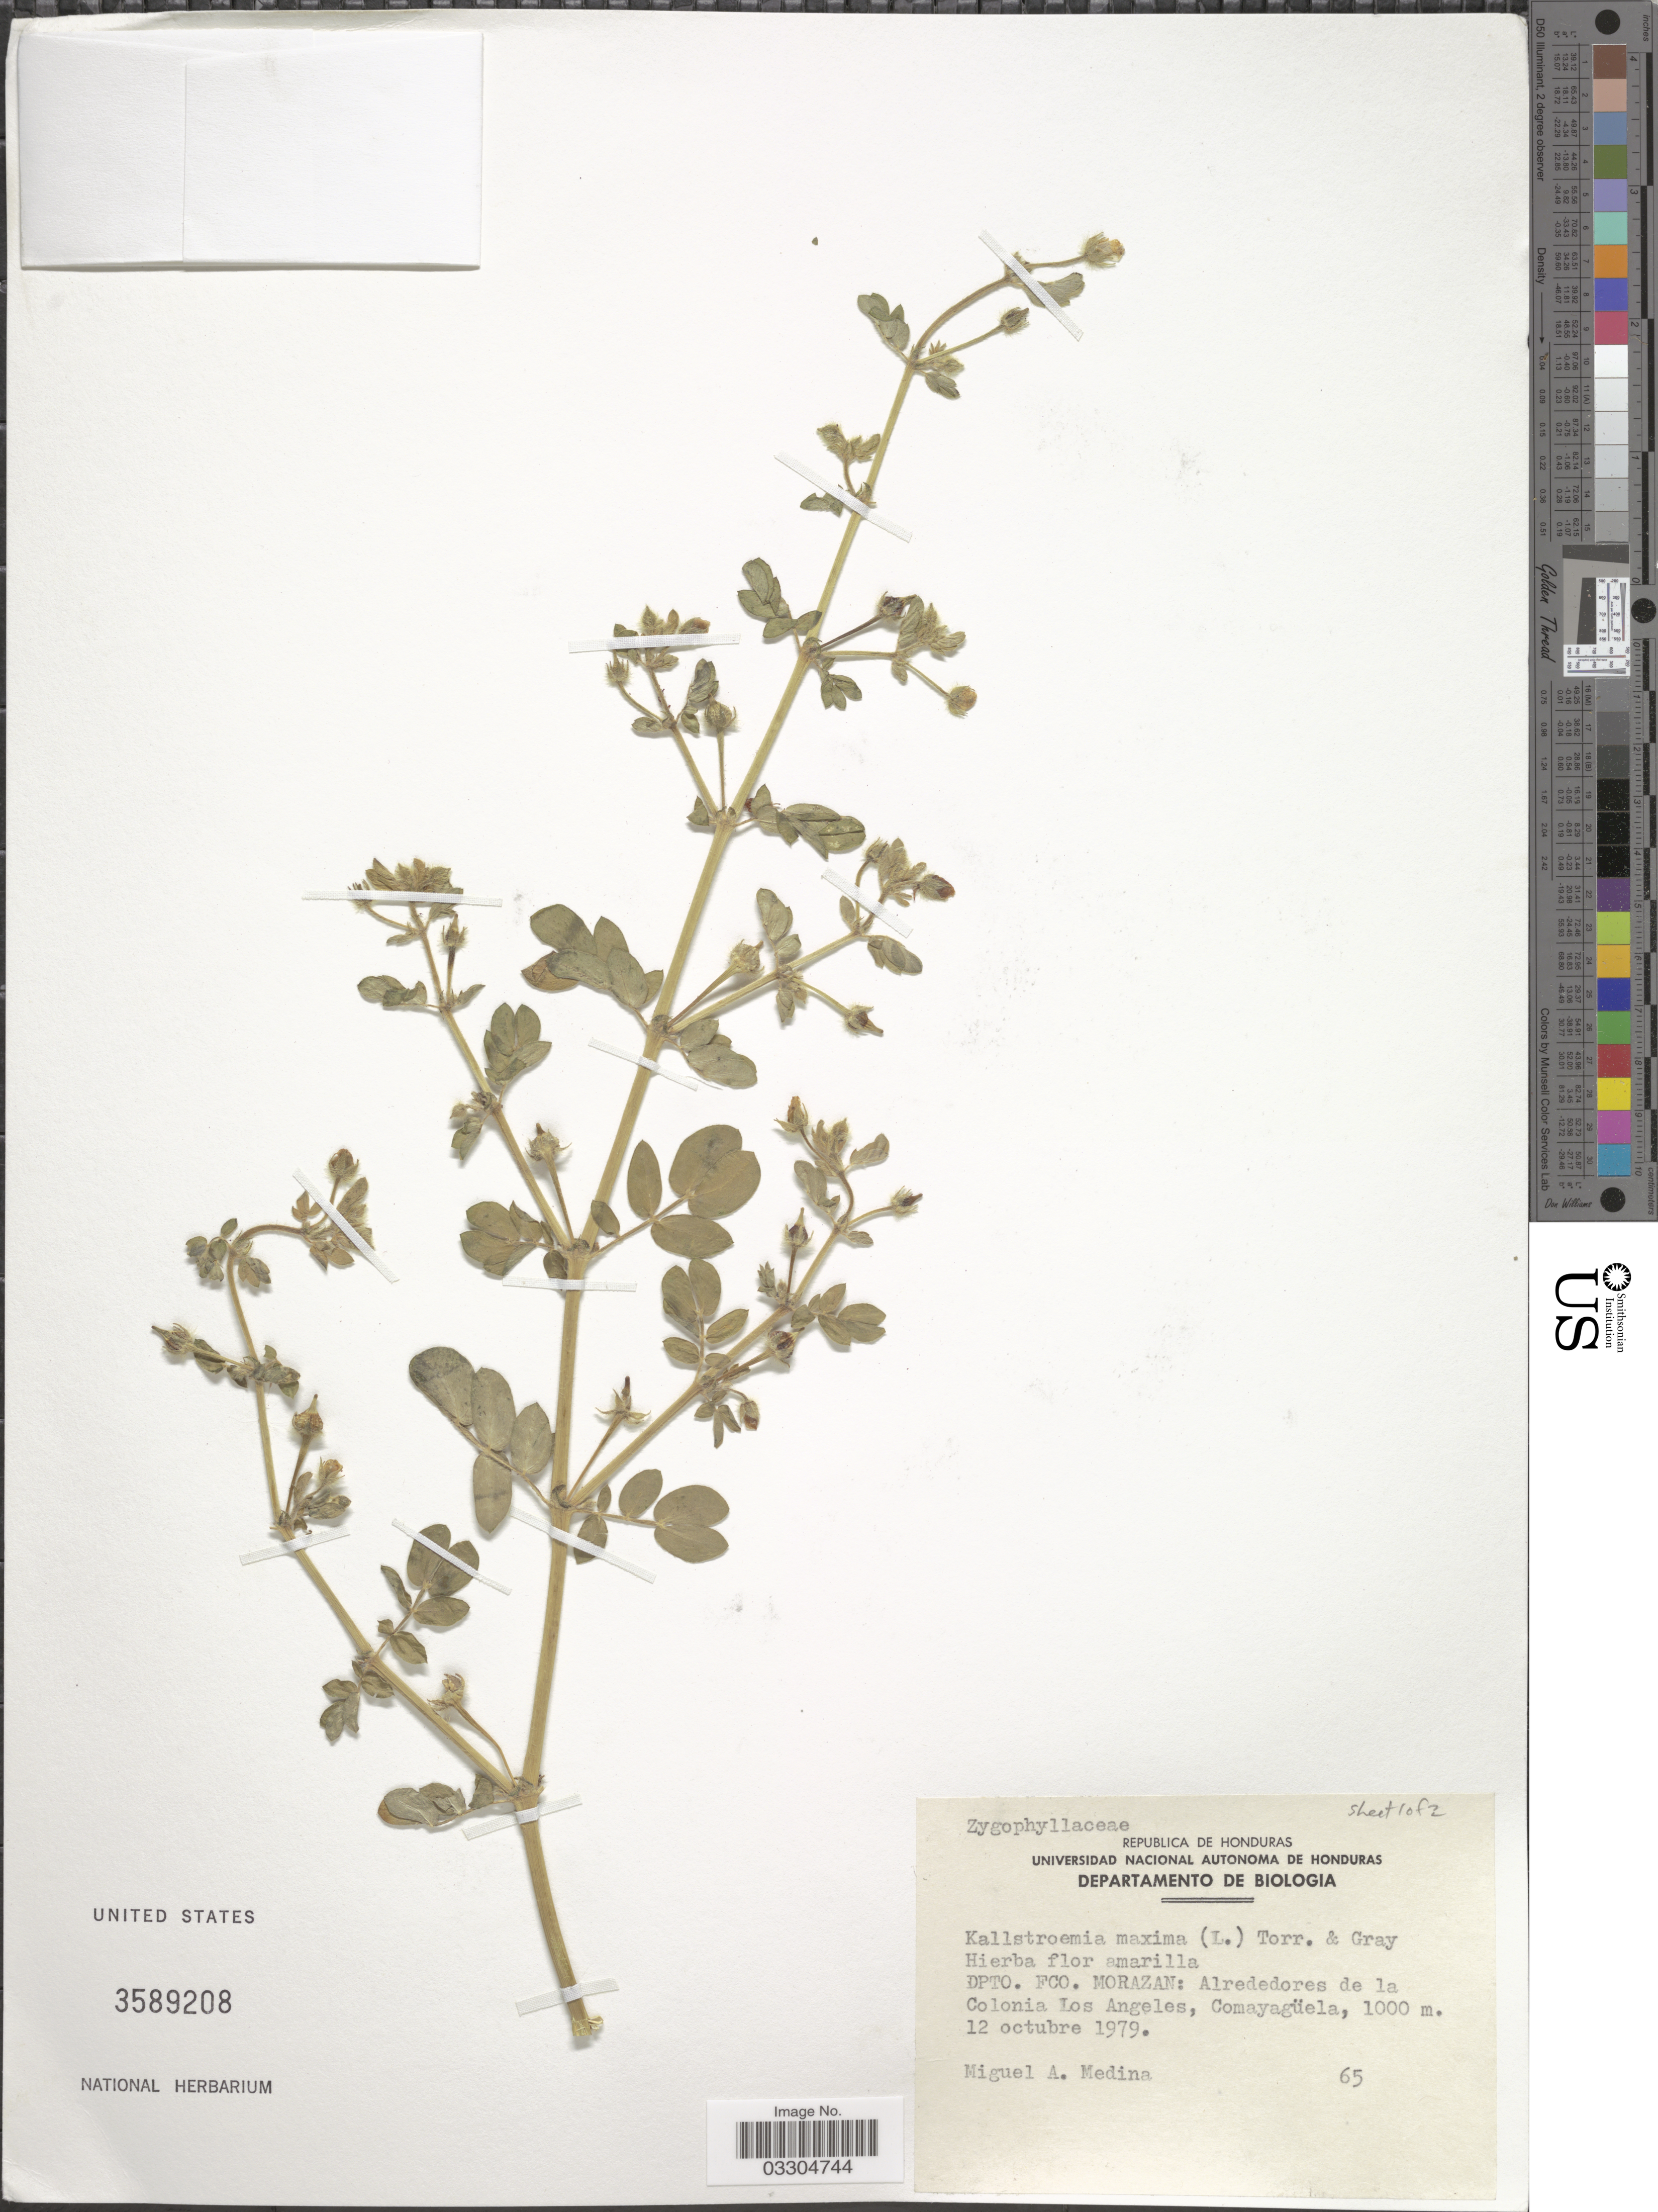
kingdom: Plantae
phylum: Tracheophyta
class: Magnoliopsida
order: Zygophyllales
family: Zygophyllaceae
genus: Kallstroemia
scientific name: Kallstroemia maxima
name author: (L.) Hook. & Arn.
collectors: M. Medina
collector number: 65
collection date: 1979-10-12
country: Honduras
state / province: Fco. Morazán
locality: Dpto. Fco. Morazan: Alrededores de la Colonia Los Angeles, Comayagüela.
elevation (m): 1000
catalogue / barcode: US 3589208